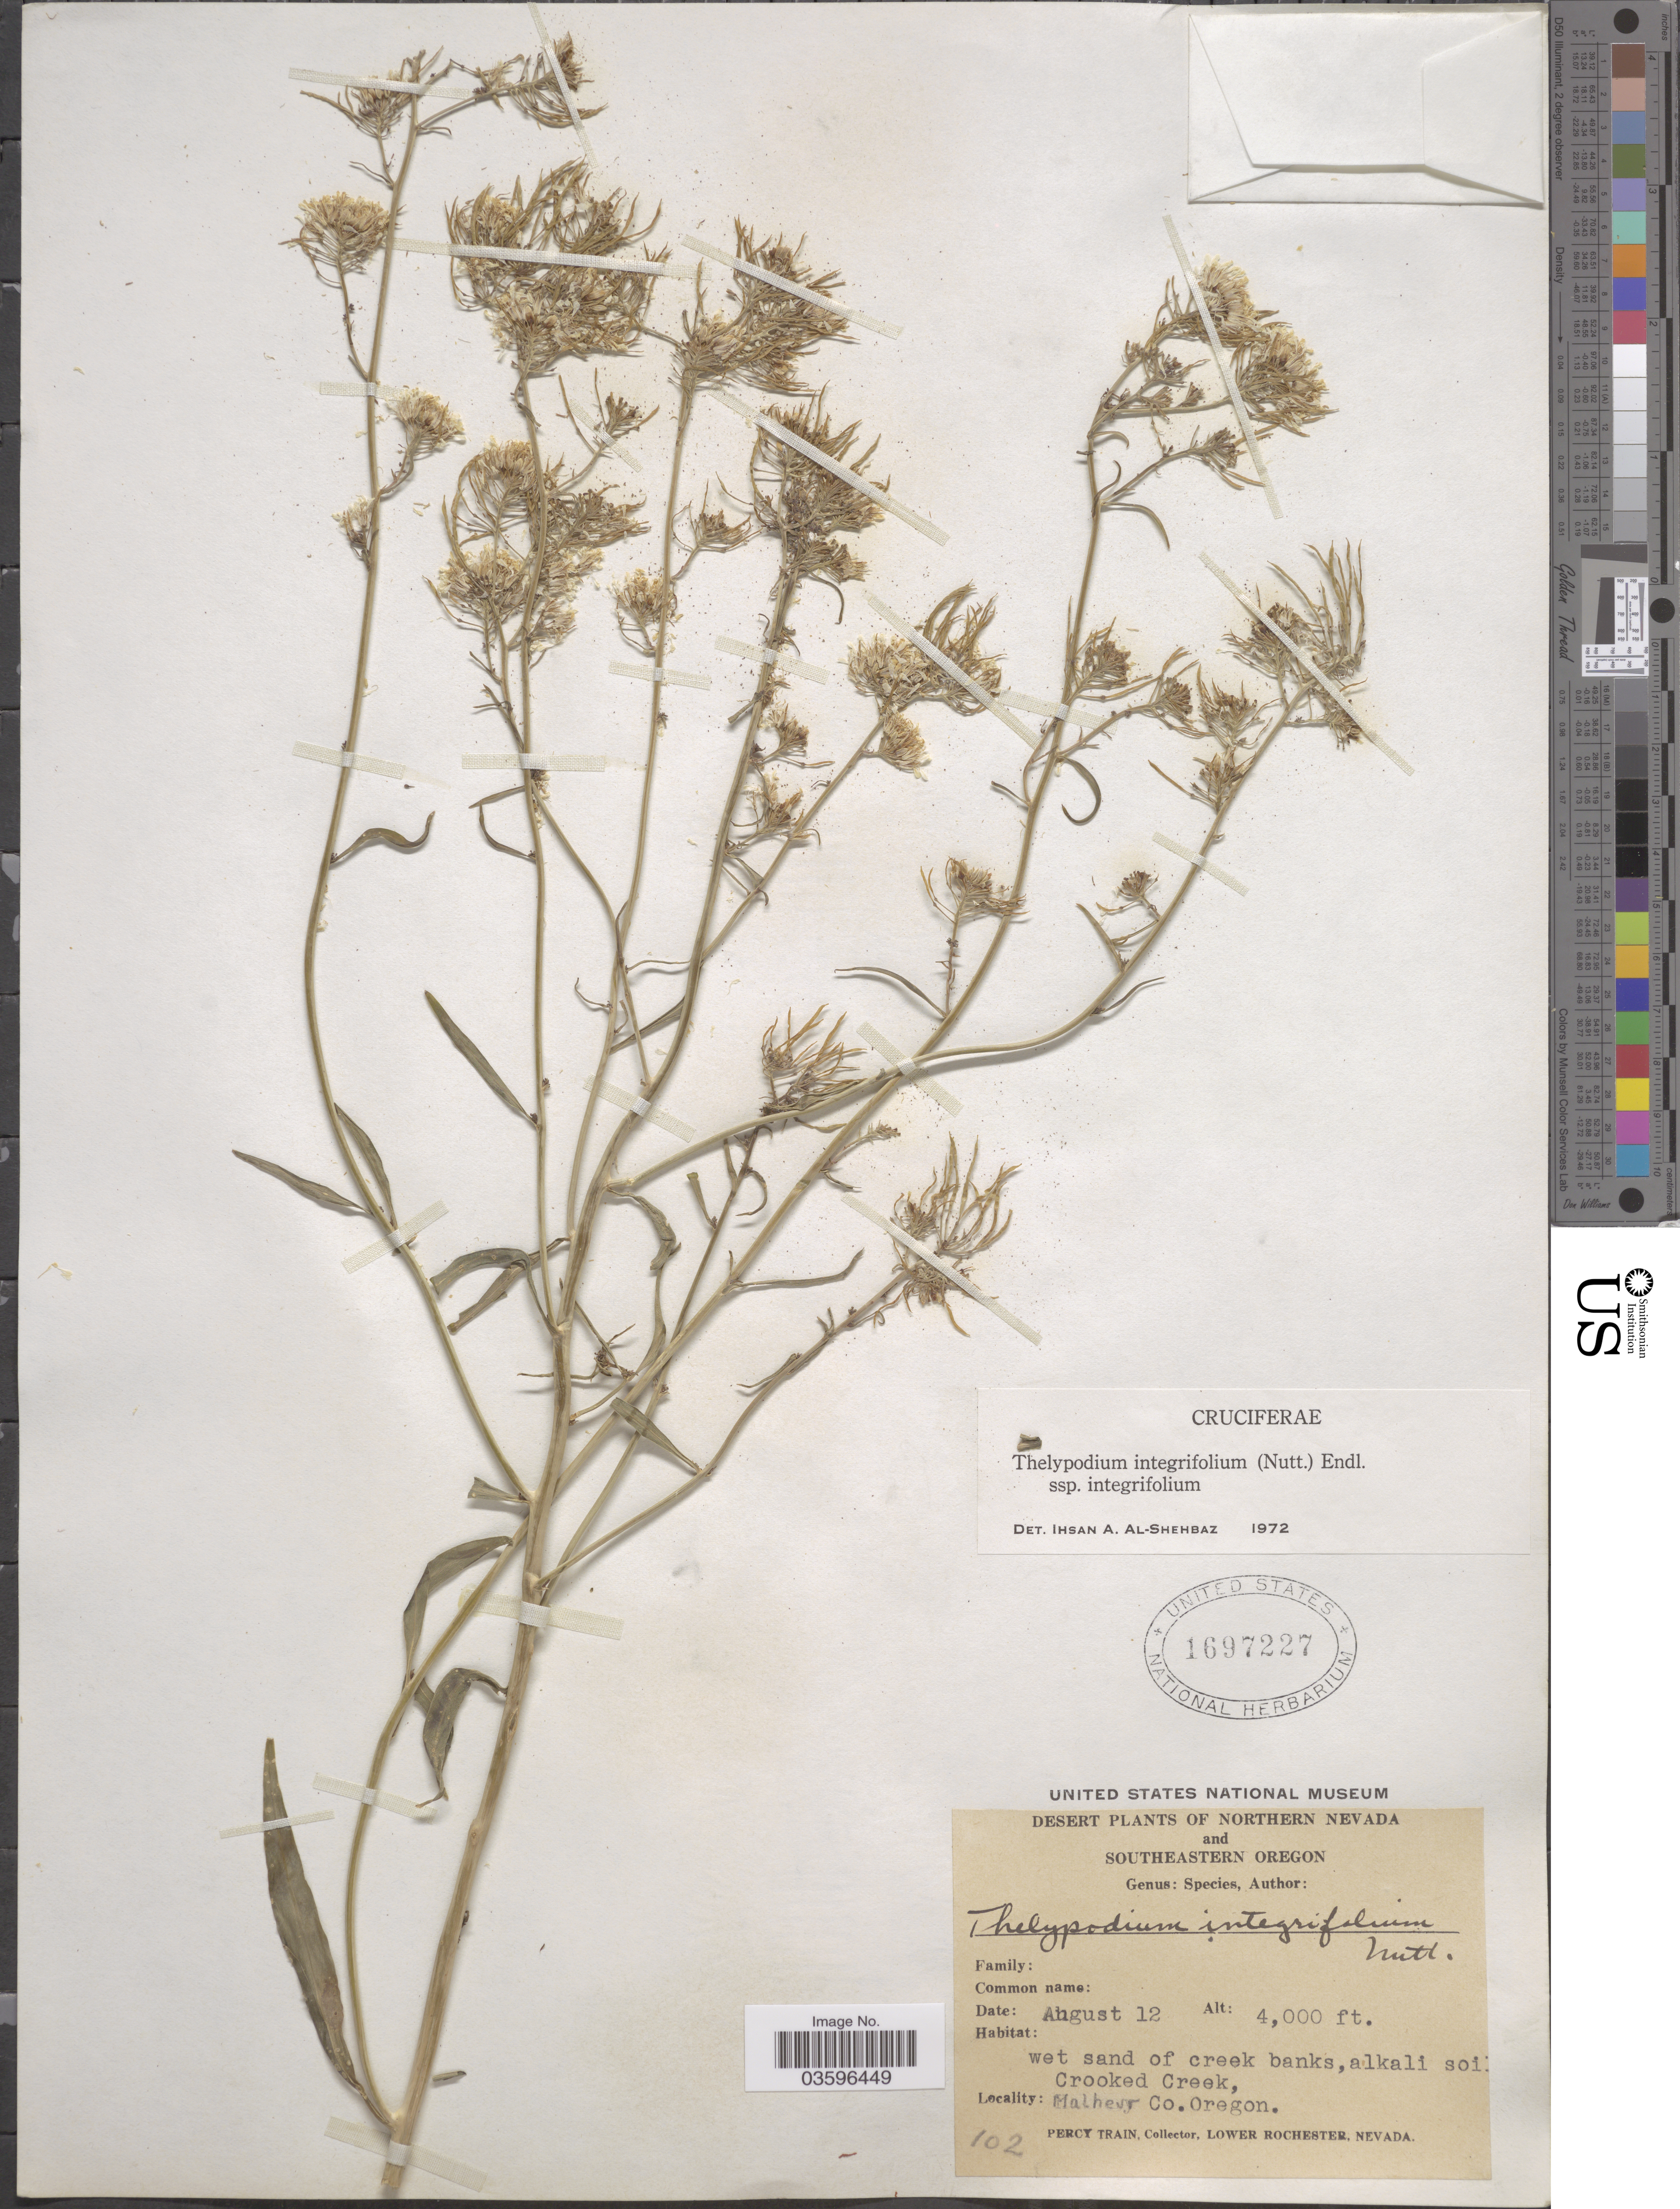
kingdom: Plantae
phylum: Tracheophyta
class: Magnoliopsida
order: Brassicales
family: Brassicaceae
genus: Thelypodium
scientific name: Thelypodium integrifolium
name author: (Nutt.) Endl.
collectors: P. Train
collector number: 102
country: United States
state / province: Oregon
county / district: Malheur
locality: Desert. Southeastern Oregon. Crooked Creek, Malheur Co.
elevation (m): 1219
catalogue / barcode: US 1697227